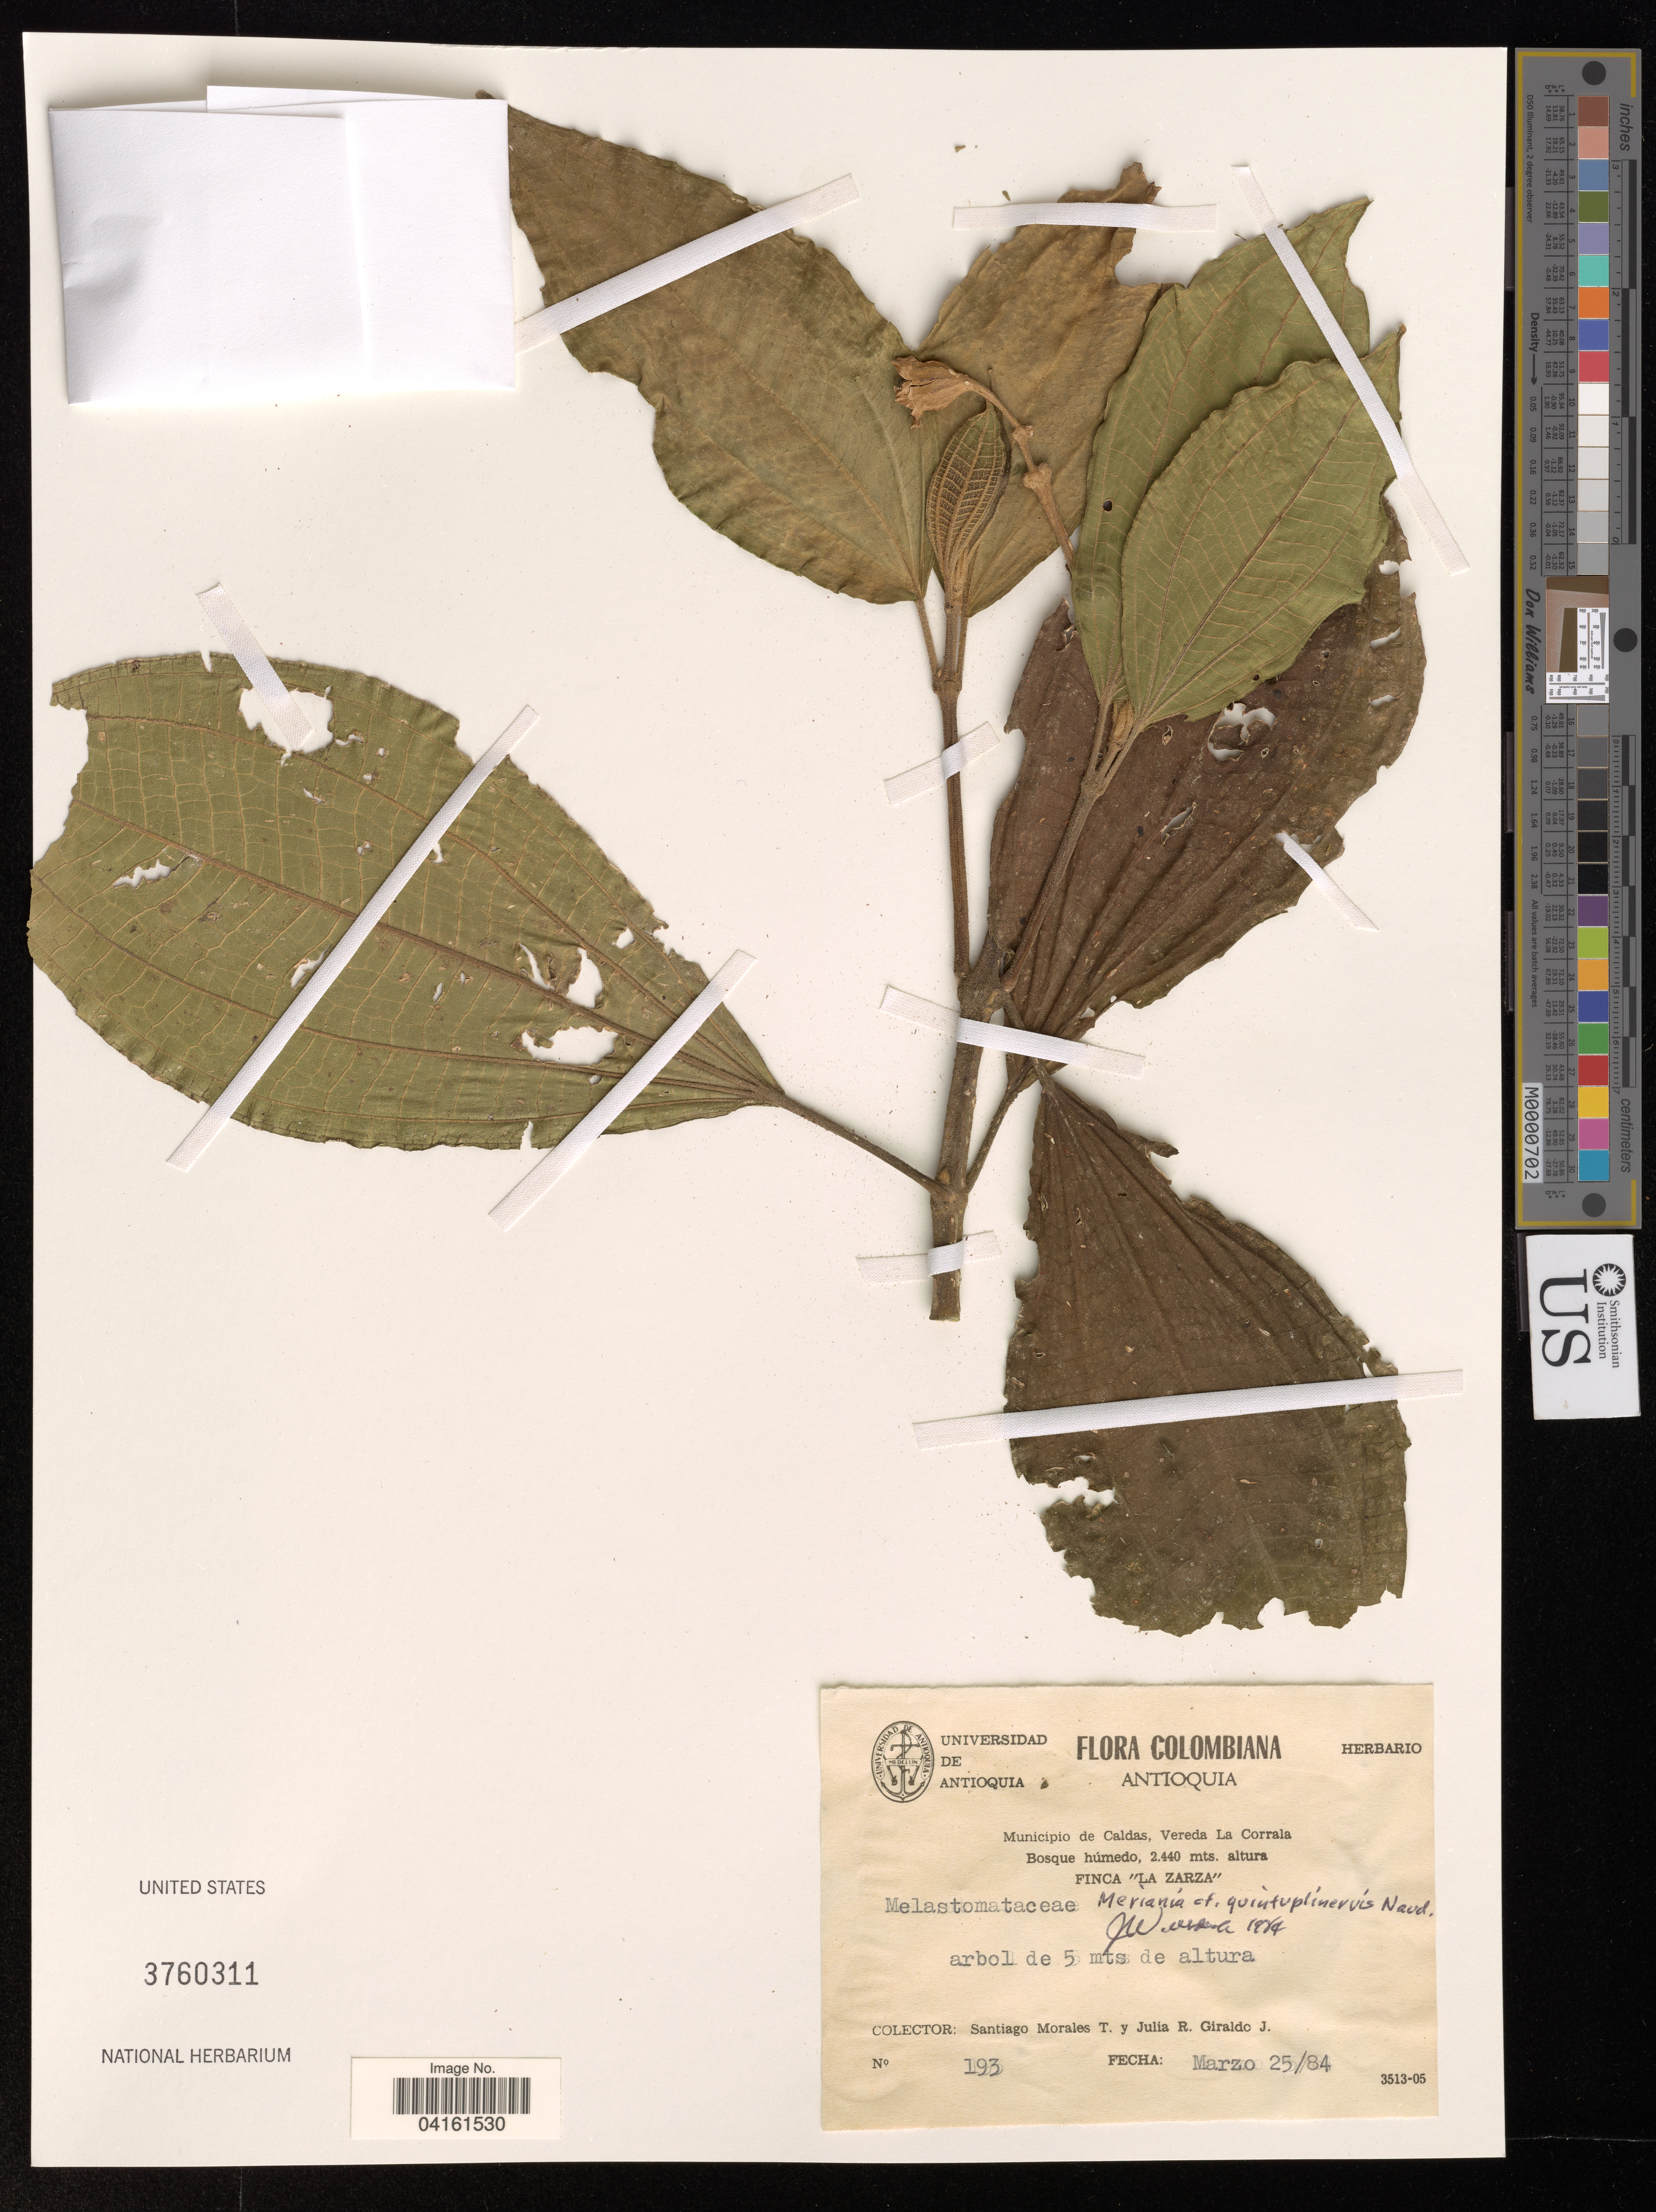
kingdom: Plantae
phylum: Tracheophyta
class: Magnoliopsida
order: Myrtales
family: Melastomataceae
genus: Meriania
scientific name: Meriania quintuplinervis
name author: Naudin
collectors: S. Morales T. & J. Giraldo J.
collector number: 193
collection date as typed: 25 3 84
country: Colombia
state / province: Caldas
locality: Vereda La Corrala. Finca "La Zarza".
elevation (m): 2440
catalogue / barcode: US 3760311